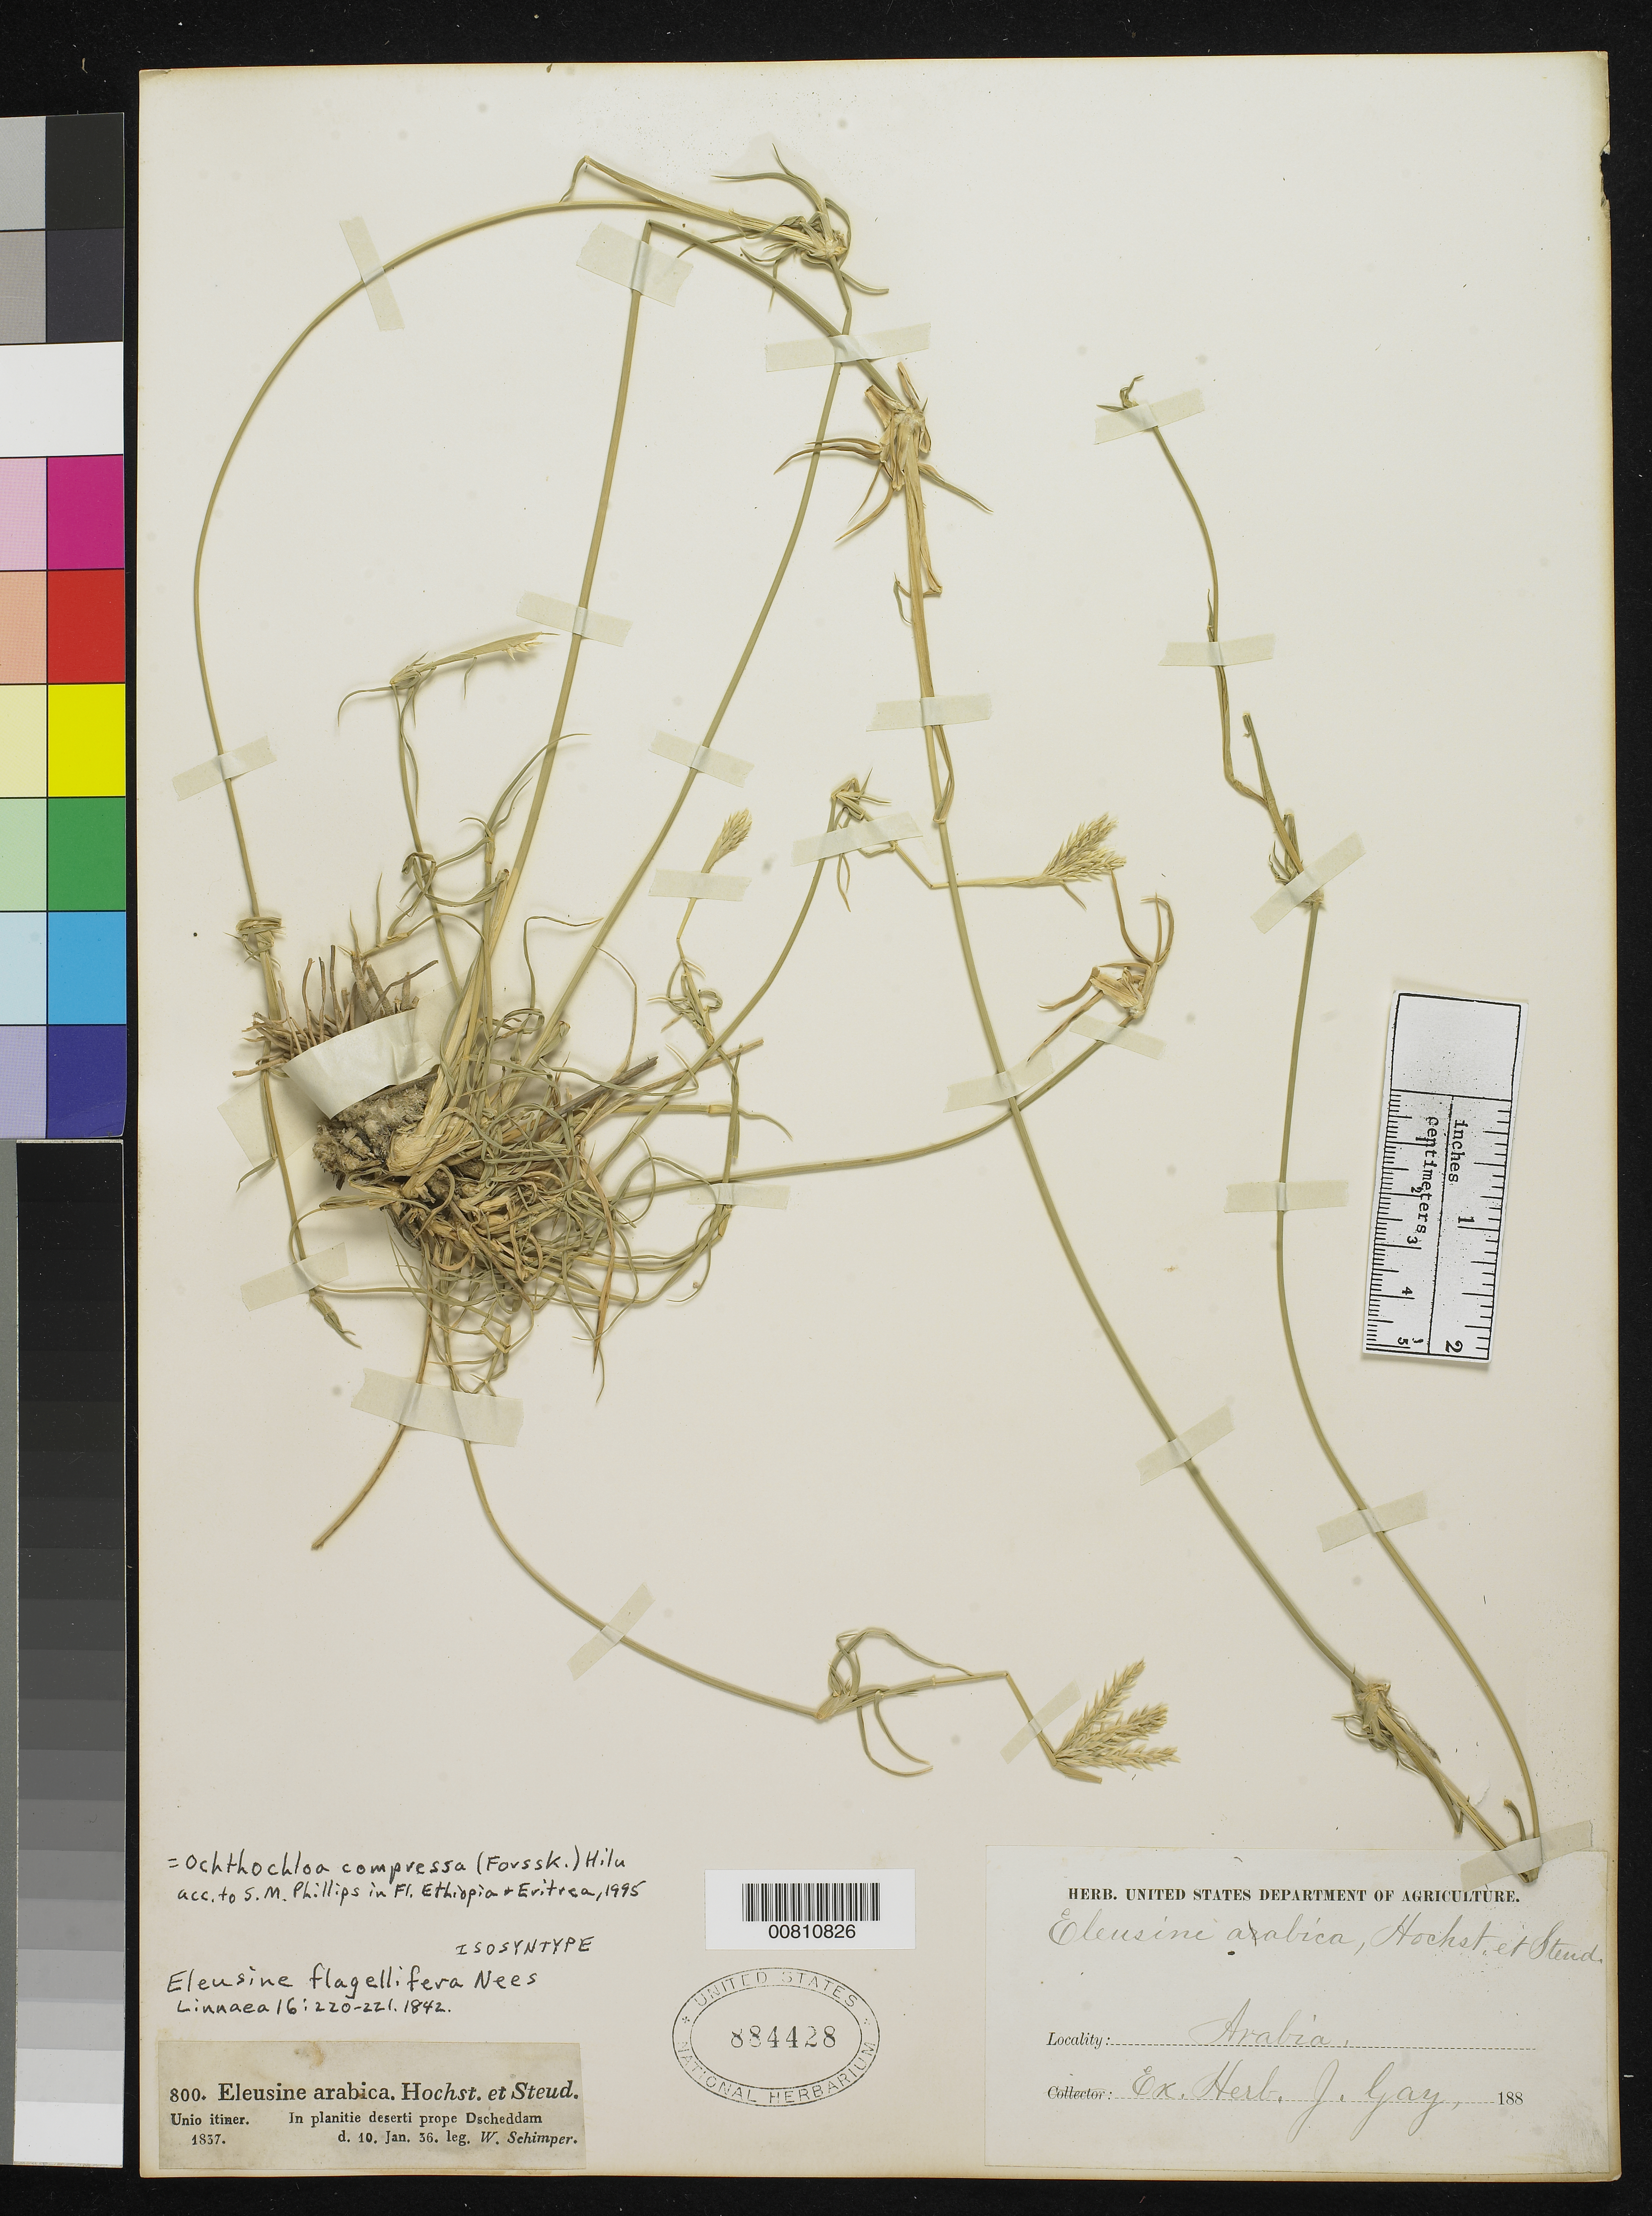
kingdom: Plantae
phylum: Tracheophyta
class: Liliopsida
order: Poales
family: Poaceae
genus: Eleusine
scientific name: Eleusine flagellifera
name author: Nees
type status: Isosyntype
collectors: G. W. Schimper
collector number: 800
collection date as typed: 10 Jan 1836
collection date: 1836-01-10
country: Saudi Arabia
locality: In planitie deserti prope Dscheddam.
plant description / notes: Synonymy according to S.M. Phillips 1995 in Fl. Ethiopa Eritrea.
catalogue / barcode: US 884428